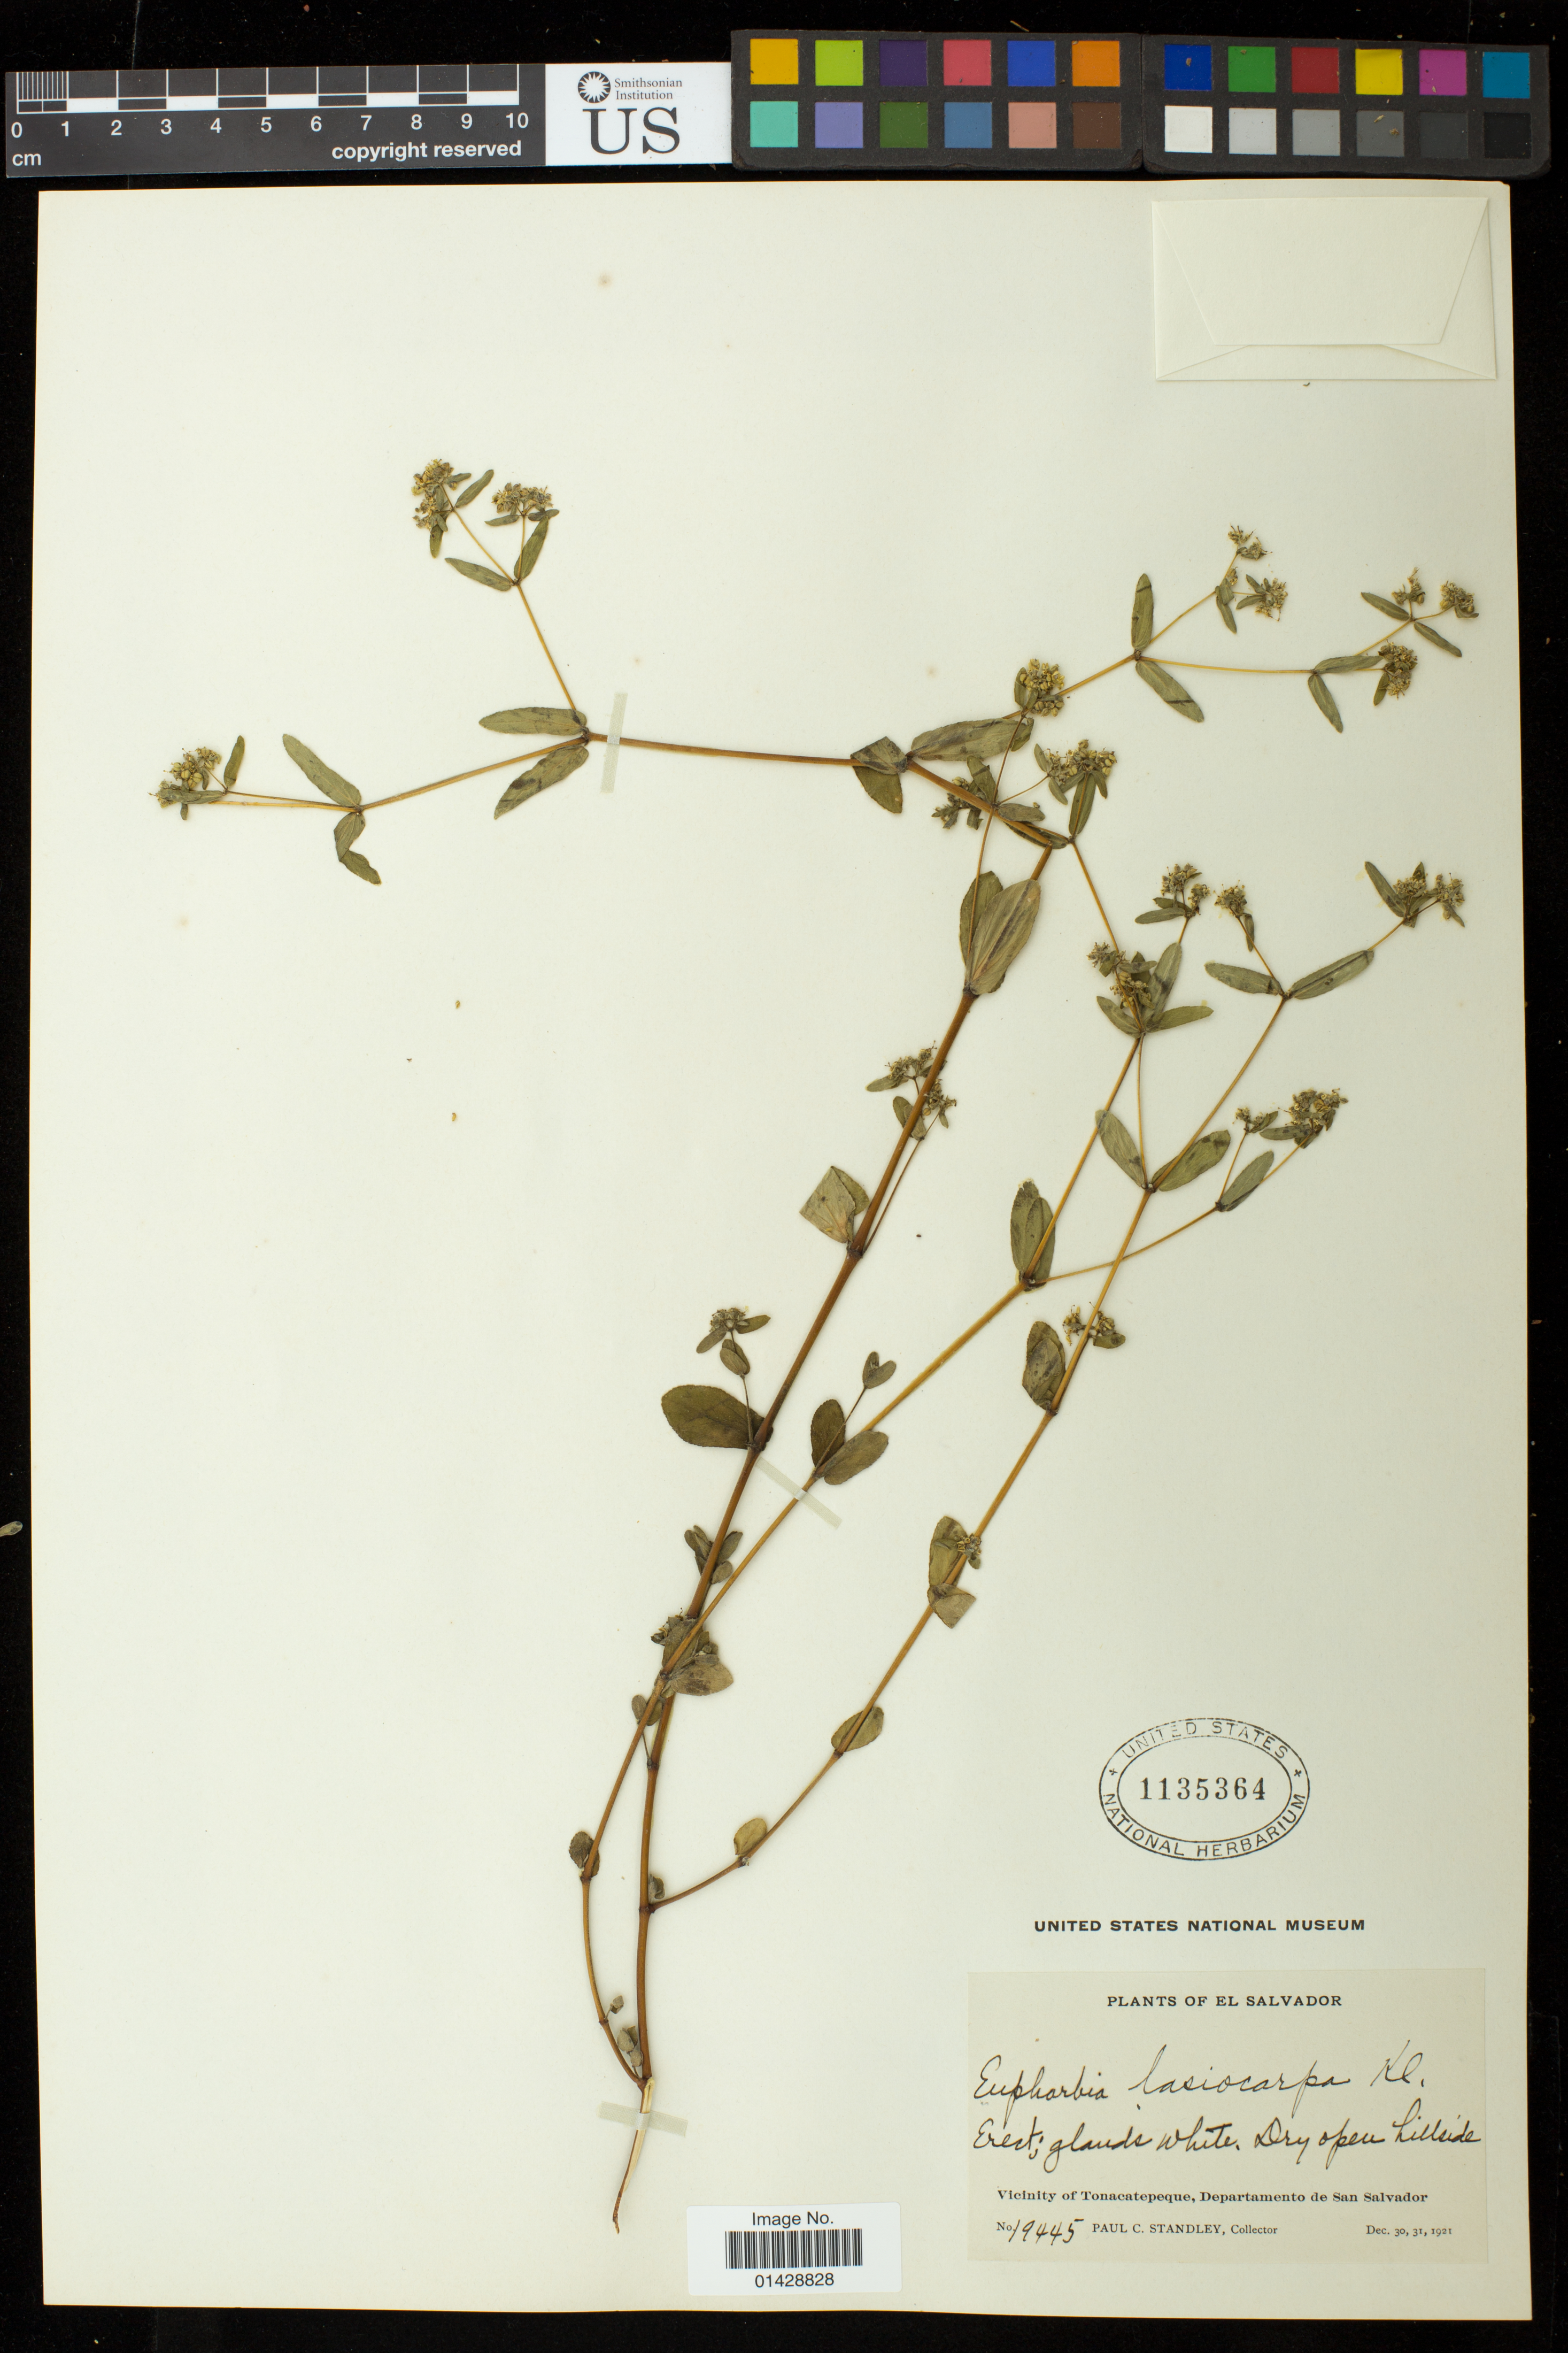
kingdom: Plantae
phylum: Tracheophyta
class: Magnoliopsida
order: Malpighiales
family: Euphorbiaceae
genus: Euphorbia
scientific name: Euphorbia lasiocarpa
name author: Klotzsch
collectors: P. C. Standley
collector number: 19445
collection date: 1921-12-30,1921-12-31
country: El Salvador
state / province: San Salvador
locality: Vicinity of Tonacatepeque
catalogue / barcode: US 1135364